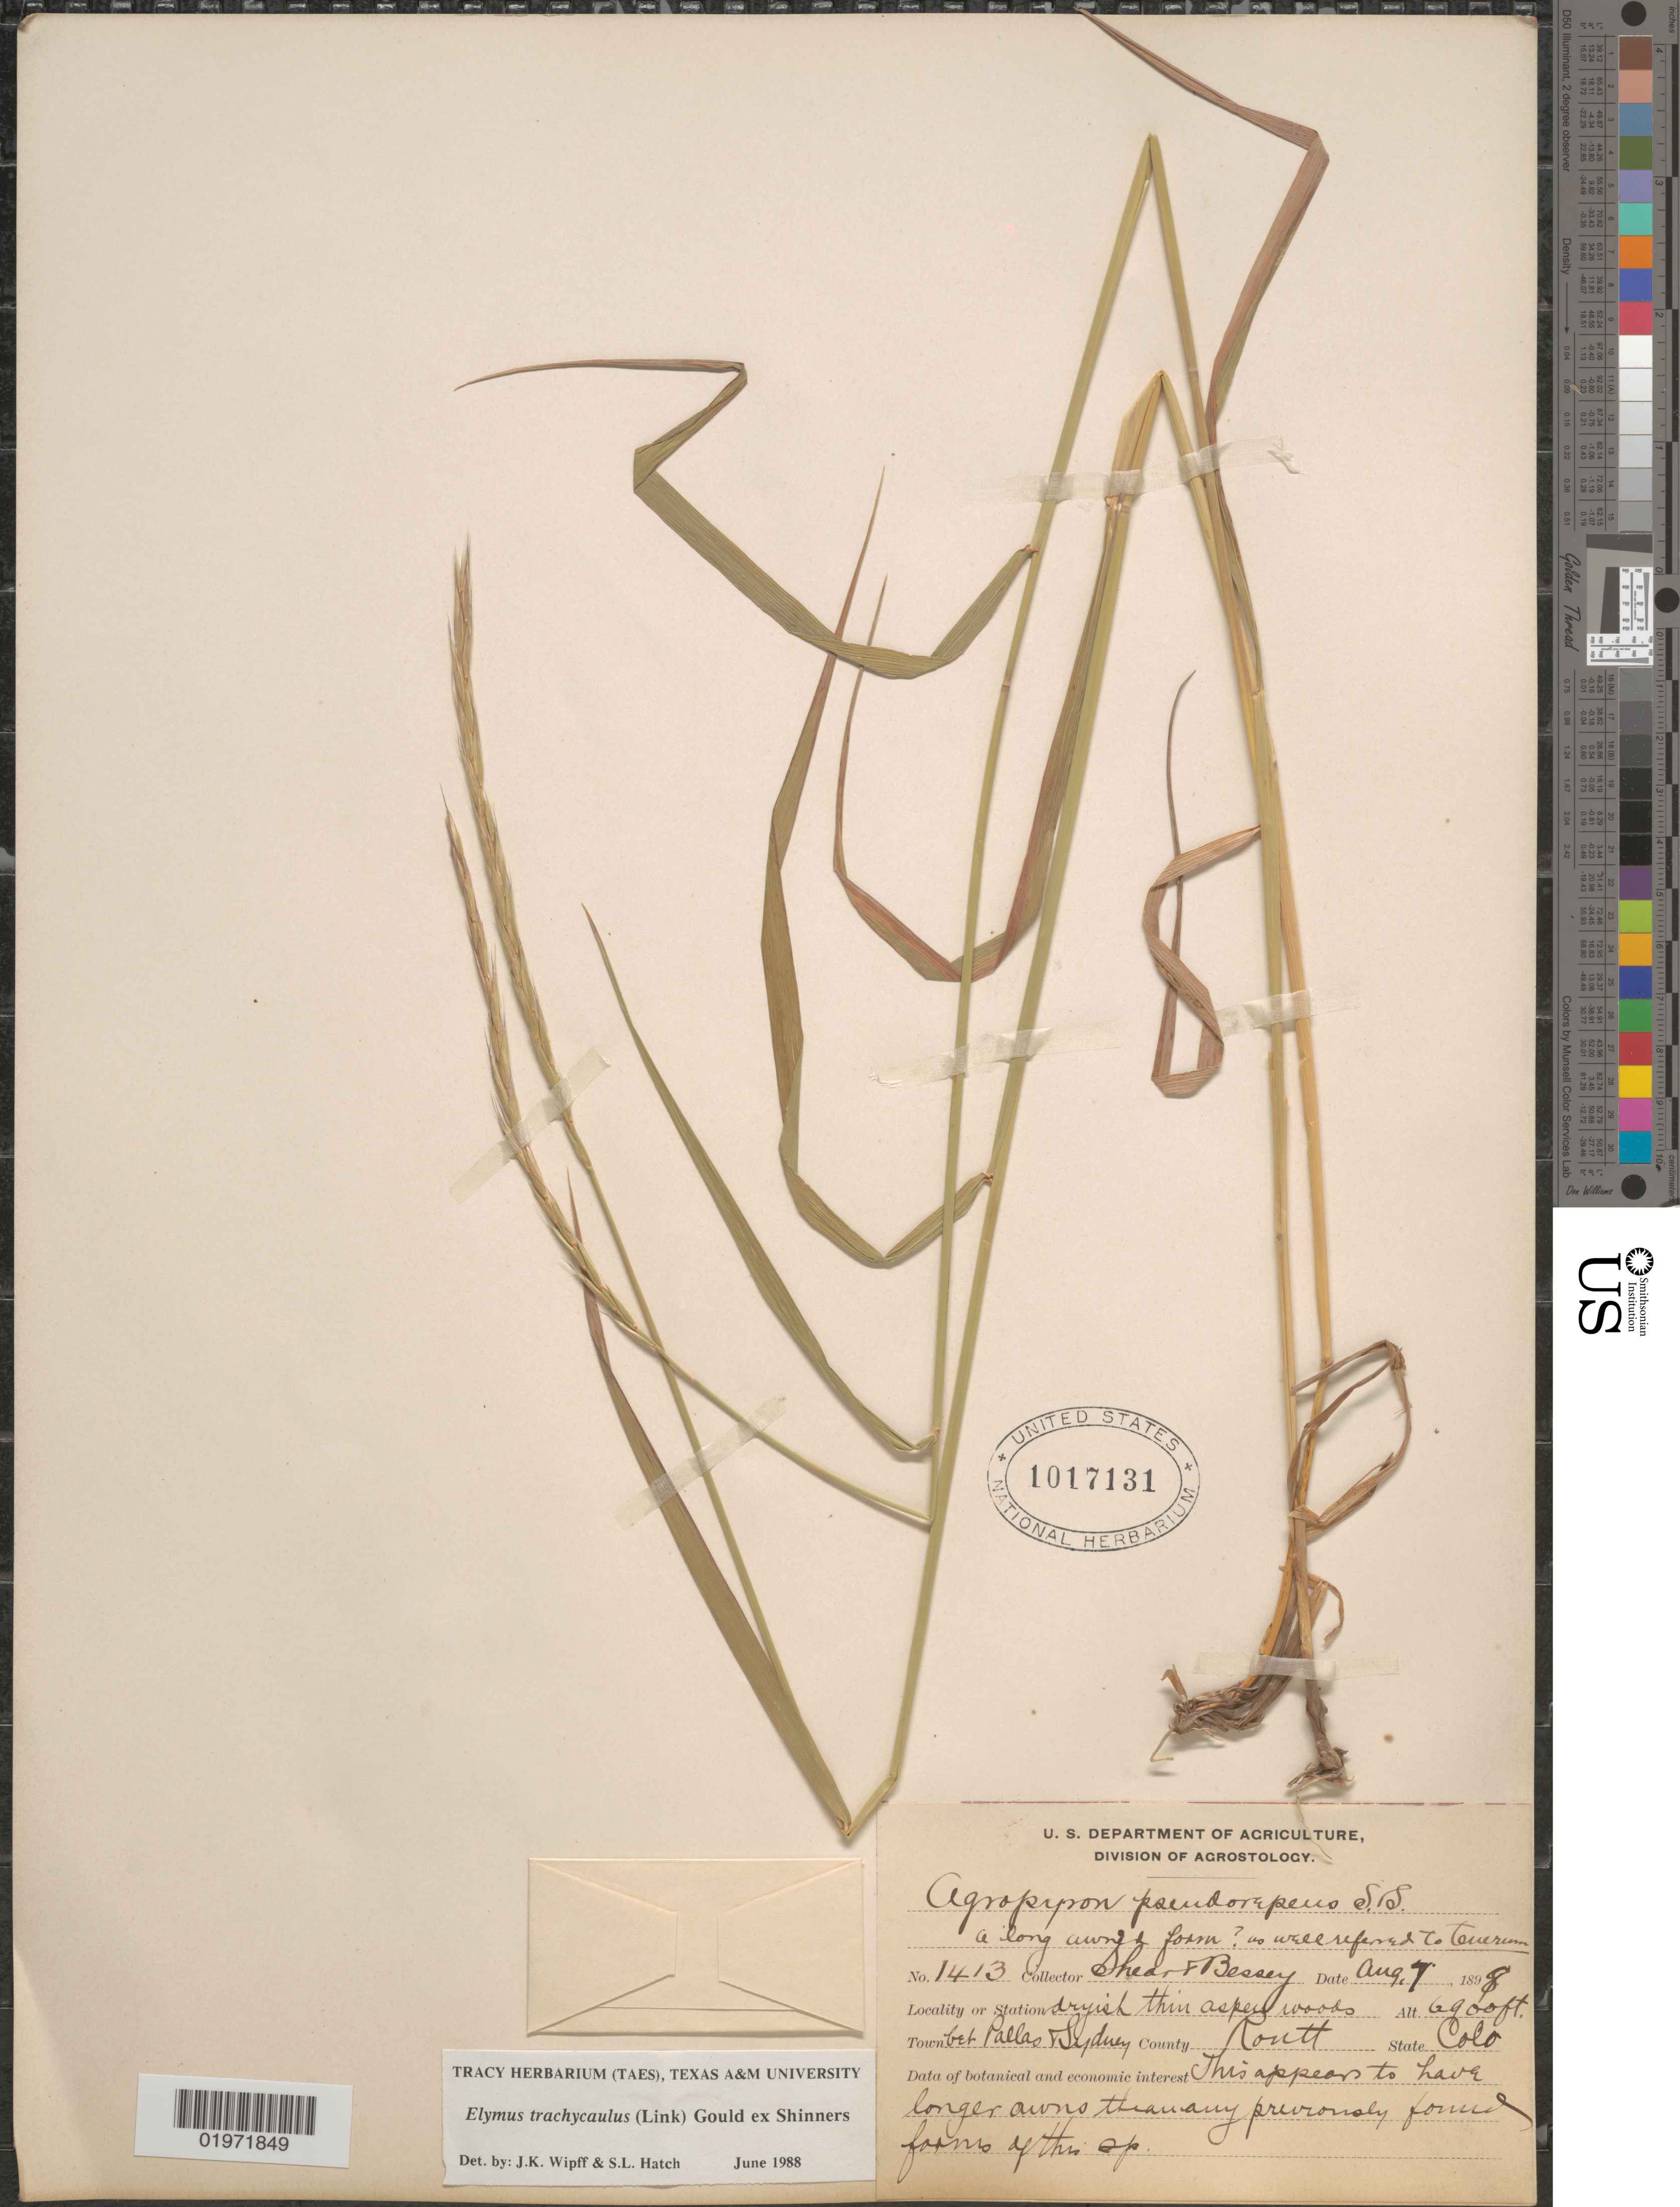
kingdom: Plantae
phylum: Tracheophyta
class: Liliopsida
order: Poales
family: Poaceae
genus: Elymus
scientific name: Elymus trachycaulus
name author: (Link) Gould ex Shinners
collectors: -- Shear & -. Bessey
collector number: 1413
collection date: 1898-08-07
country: United States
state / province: Colorado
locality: Dryish thin aspen woods bet Pallas & Sydney. County Routt.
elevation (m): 2103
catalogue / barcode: US 1017131